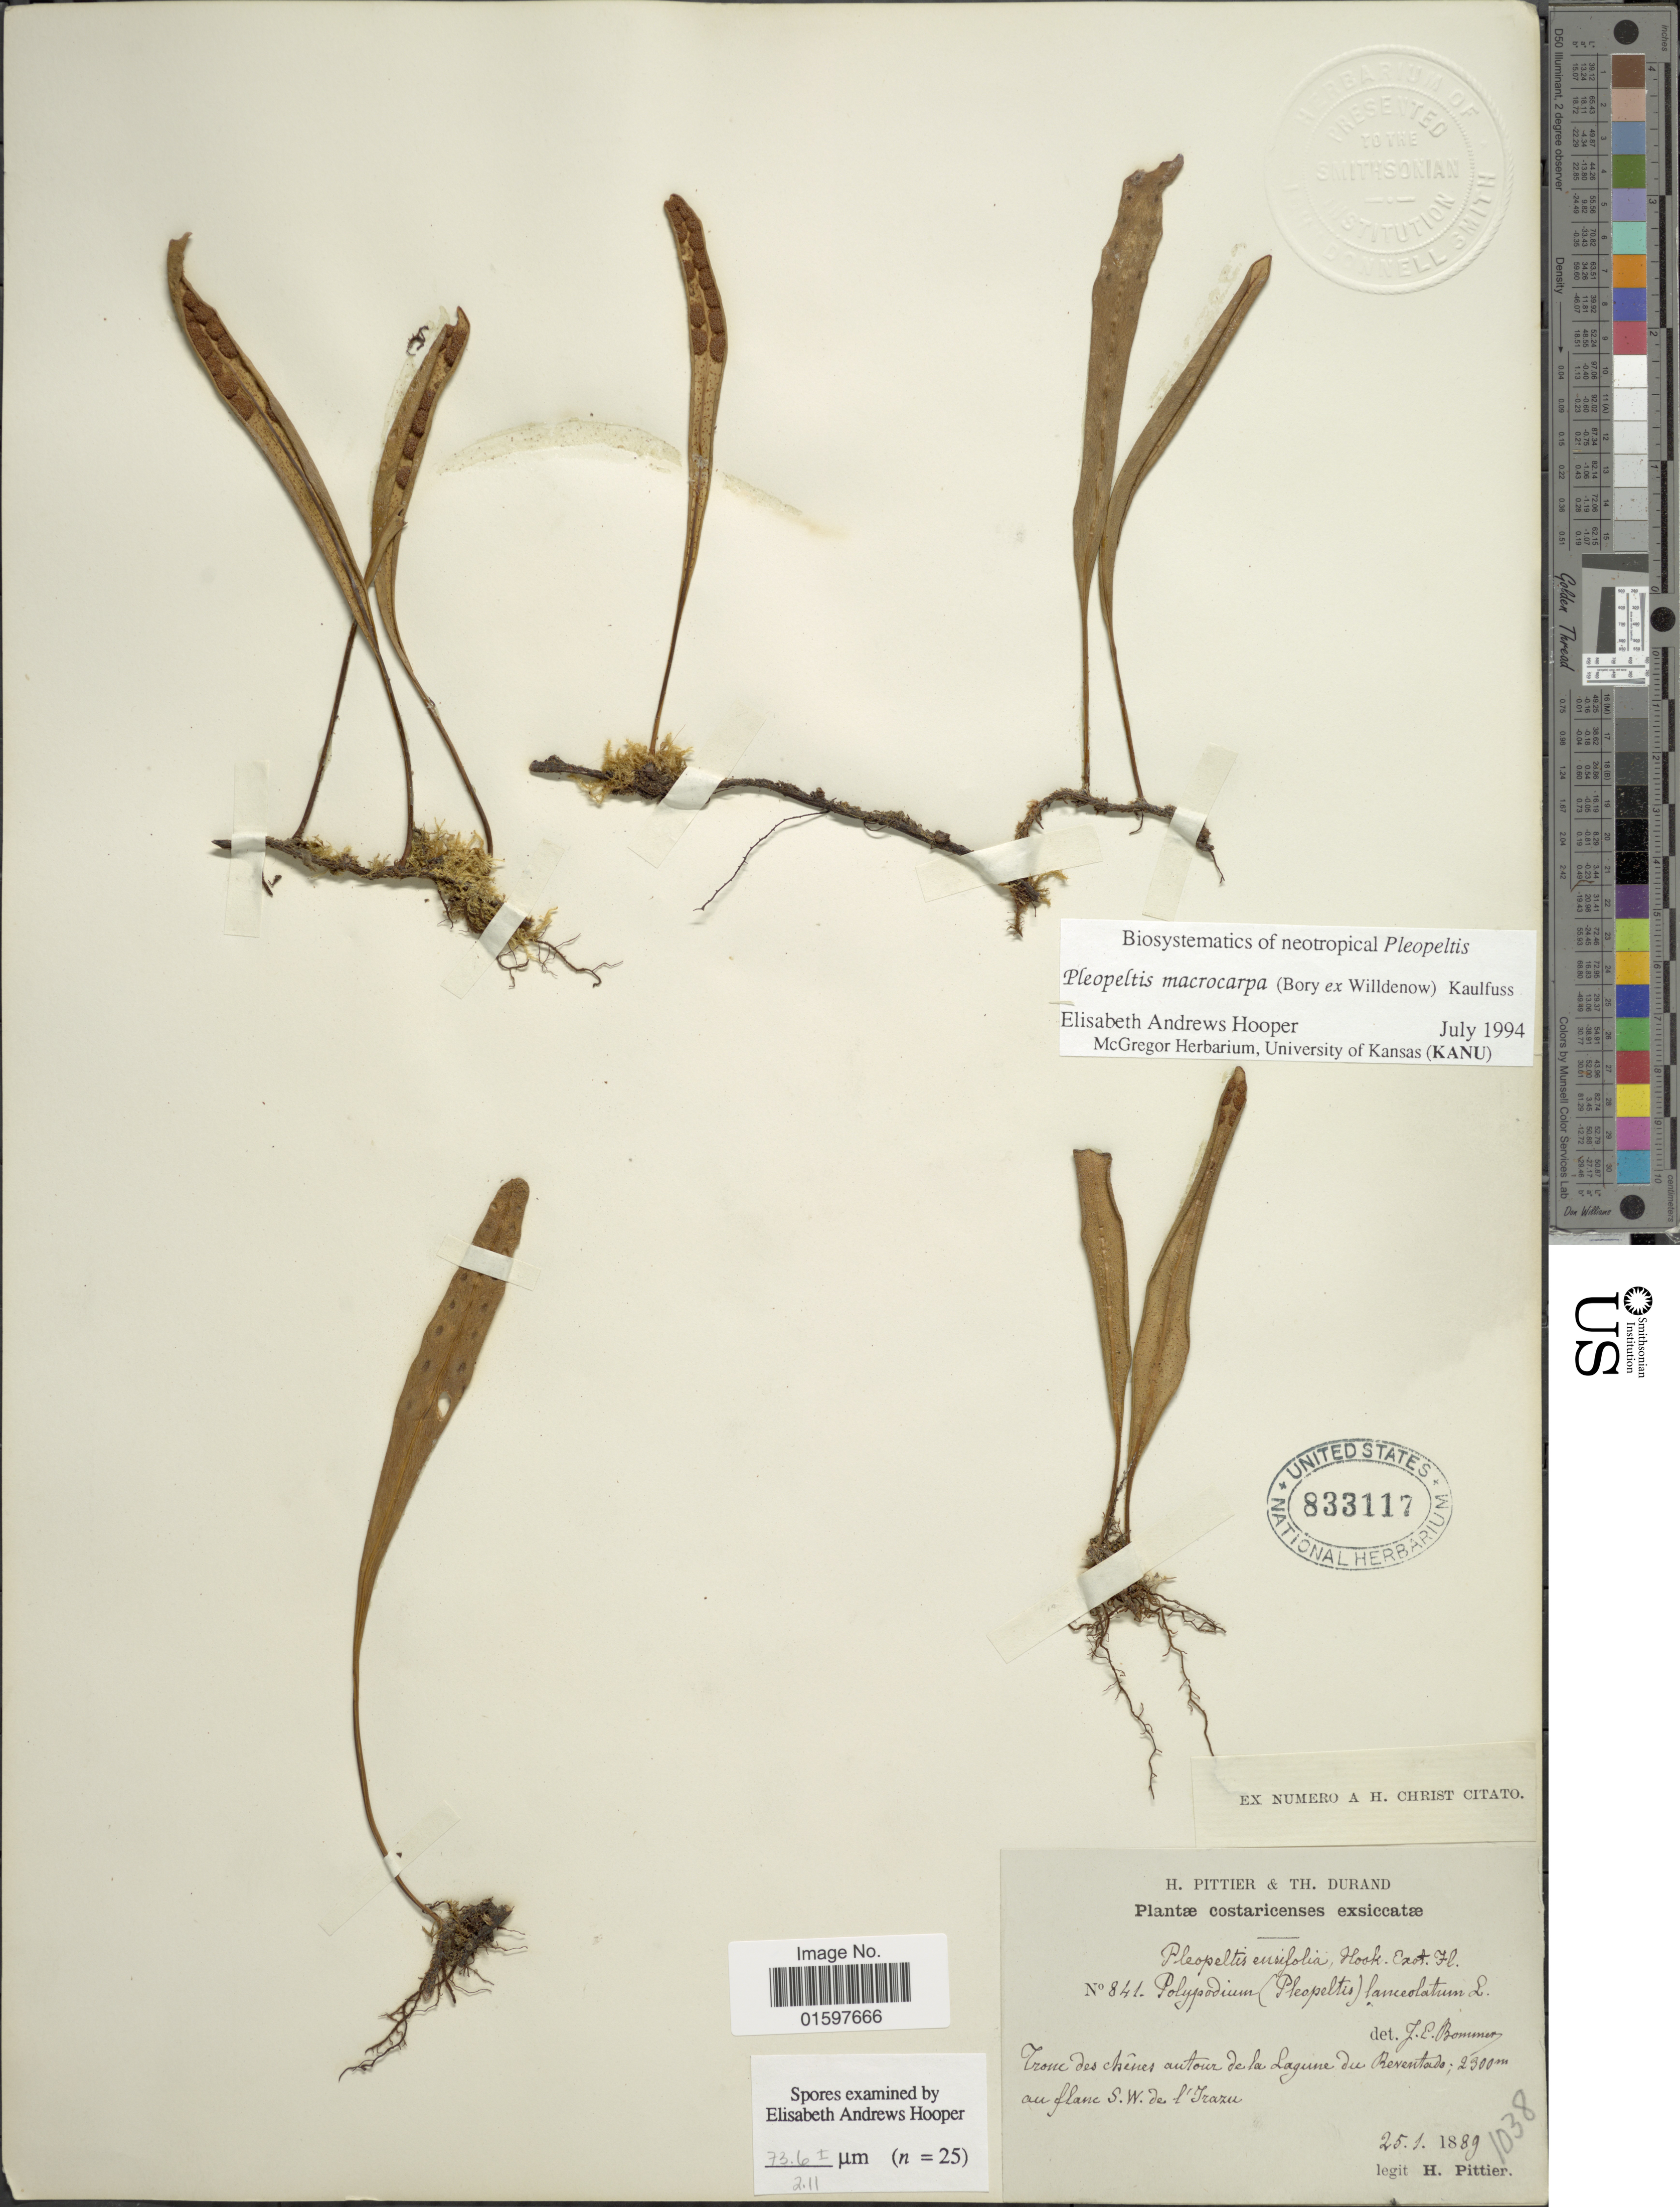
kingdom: Plantae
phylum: Tracheophyta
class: Polypodiopsida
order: Polypodiales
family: Polypodiaceae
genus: Pleopeltis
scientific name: Pleopeltis lanceolata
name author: Kaulf.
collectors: H. F. Pittier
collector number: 841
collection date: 1889-01-25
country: Costa Rica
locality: Lagune El Reventado, S.W. de l'Irazu.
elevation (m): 2300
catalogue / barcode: US 833117